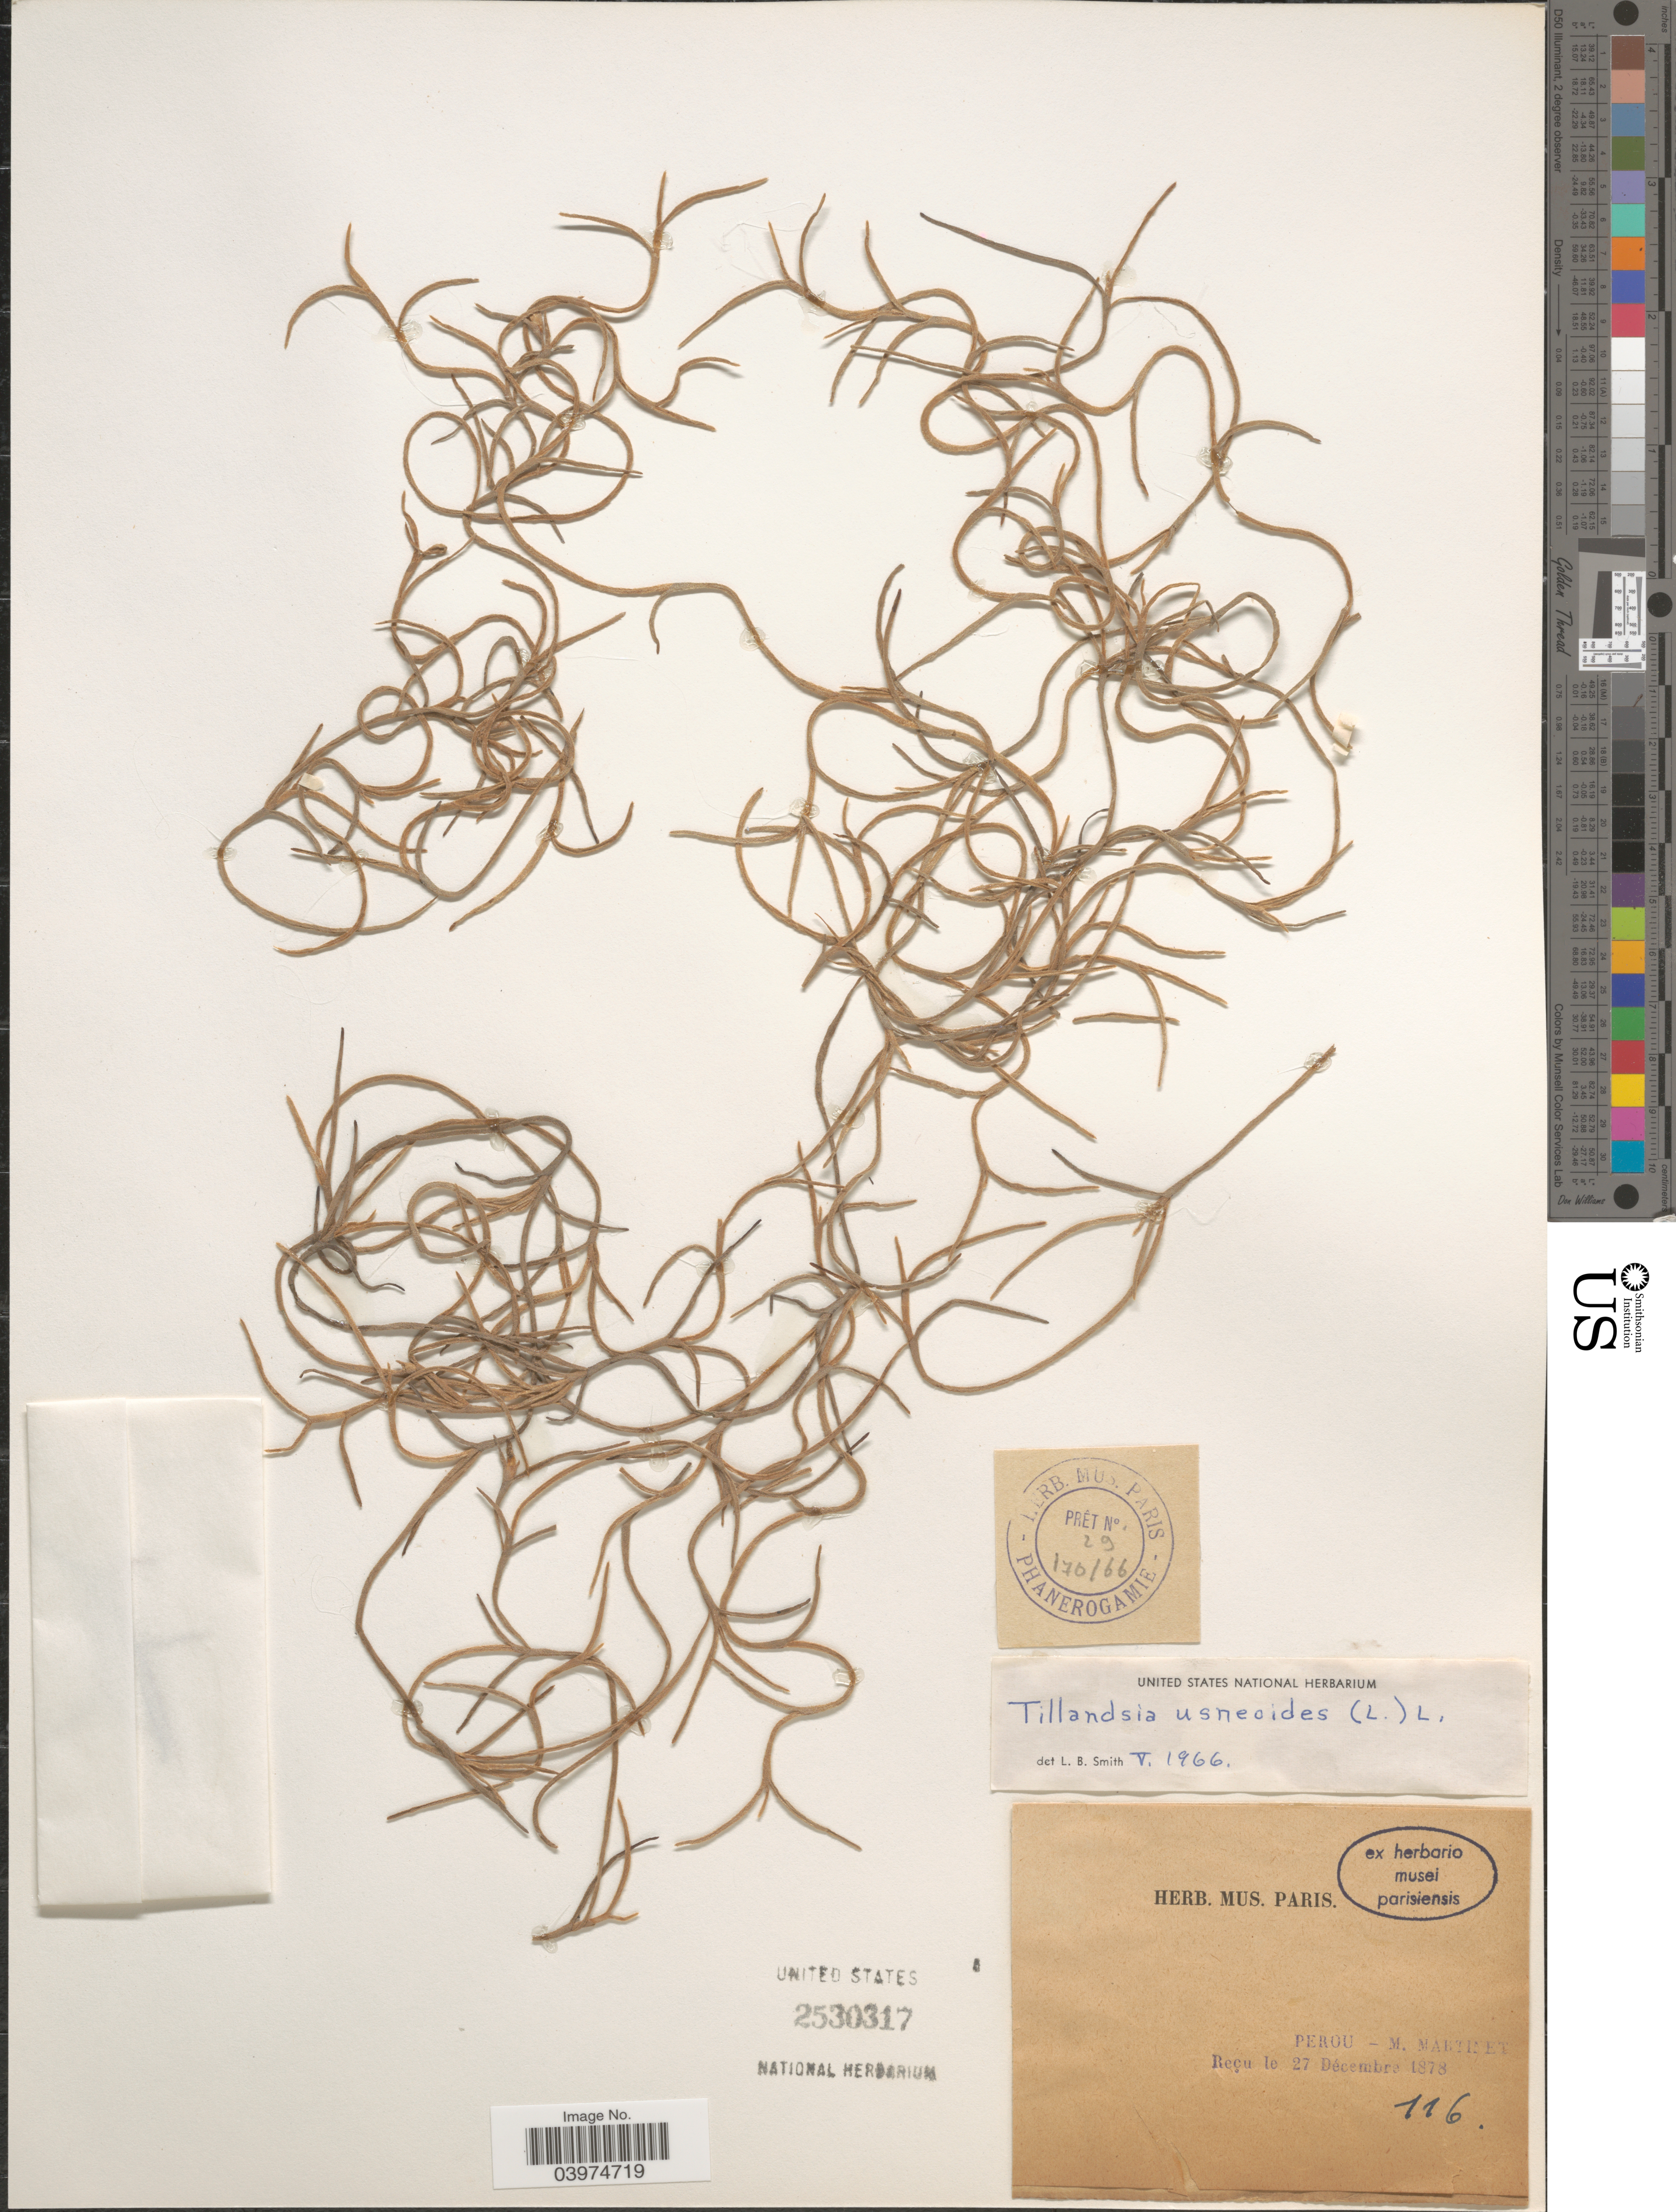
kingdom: Plantae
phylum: Tracheophyta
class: Liliopsida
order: Poales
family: Bromeliaceae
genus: Tillandsia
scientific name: Tillandsia usneoides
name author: (L.) L.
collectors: M. Martinet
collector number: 116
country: Peru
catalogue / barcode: US 2530317